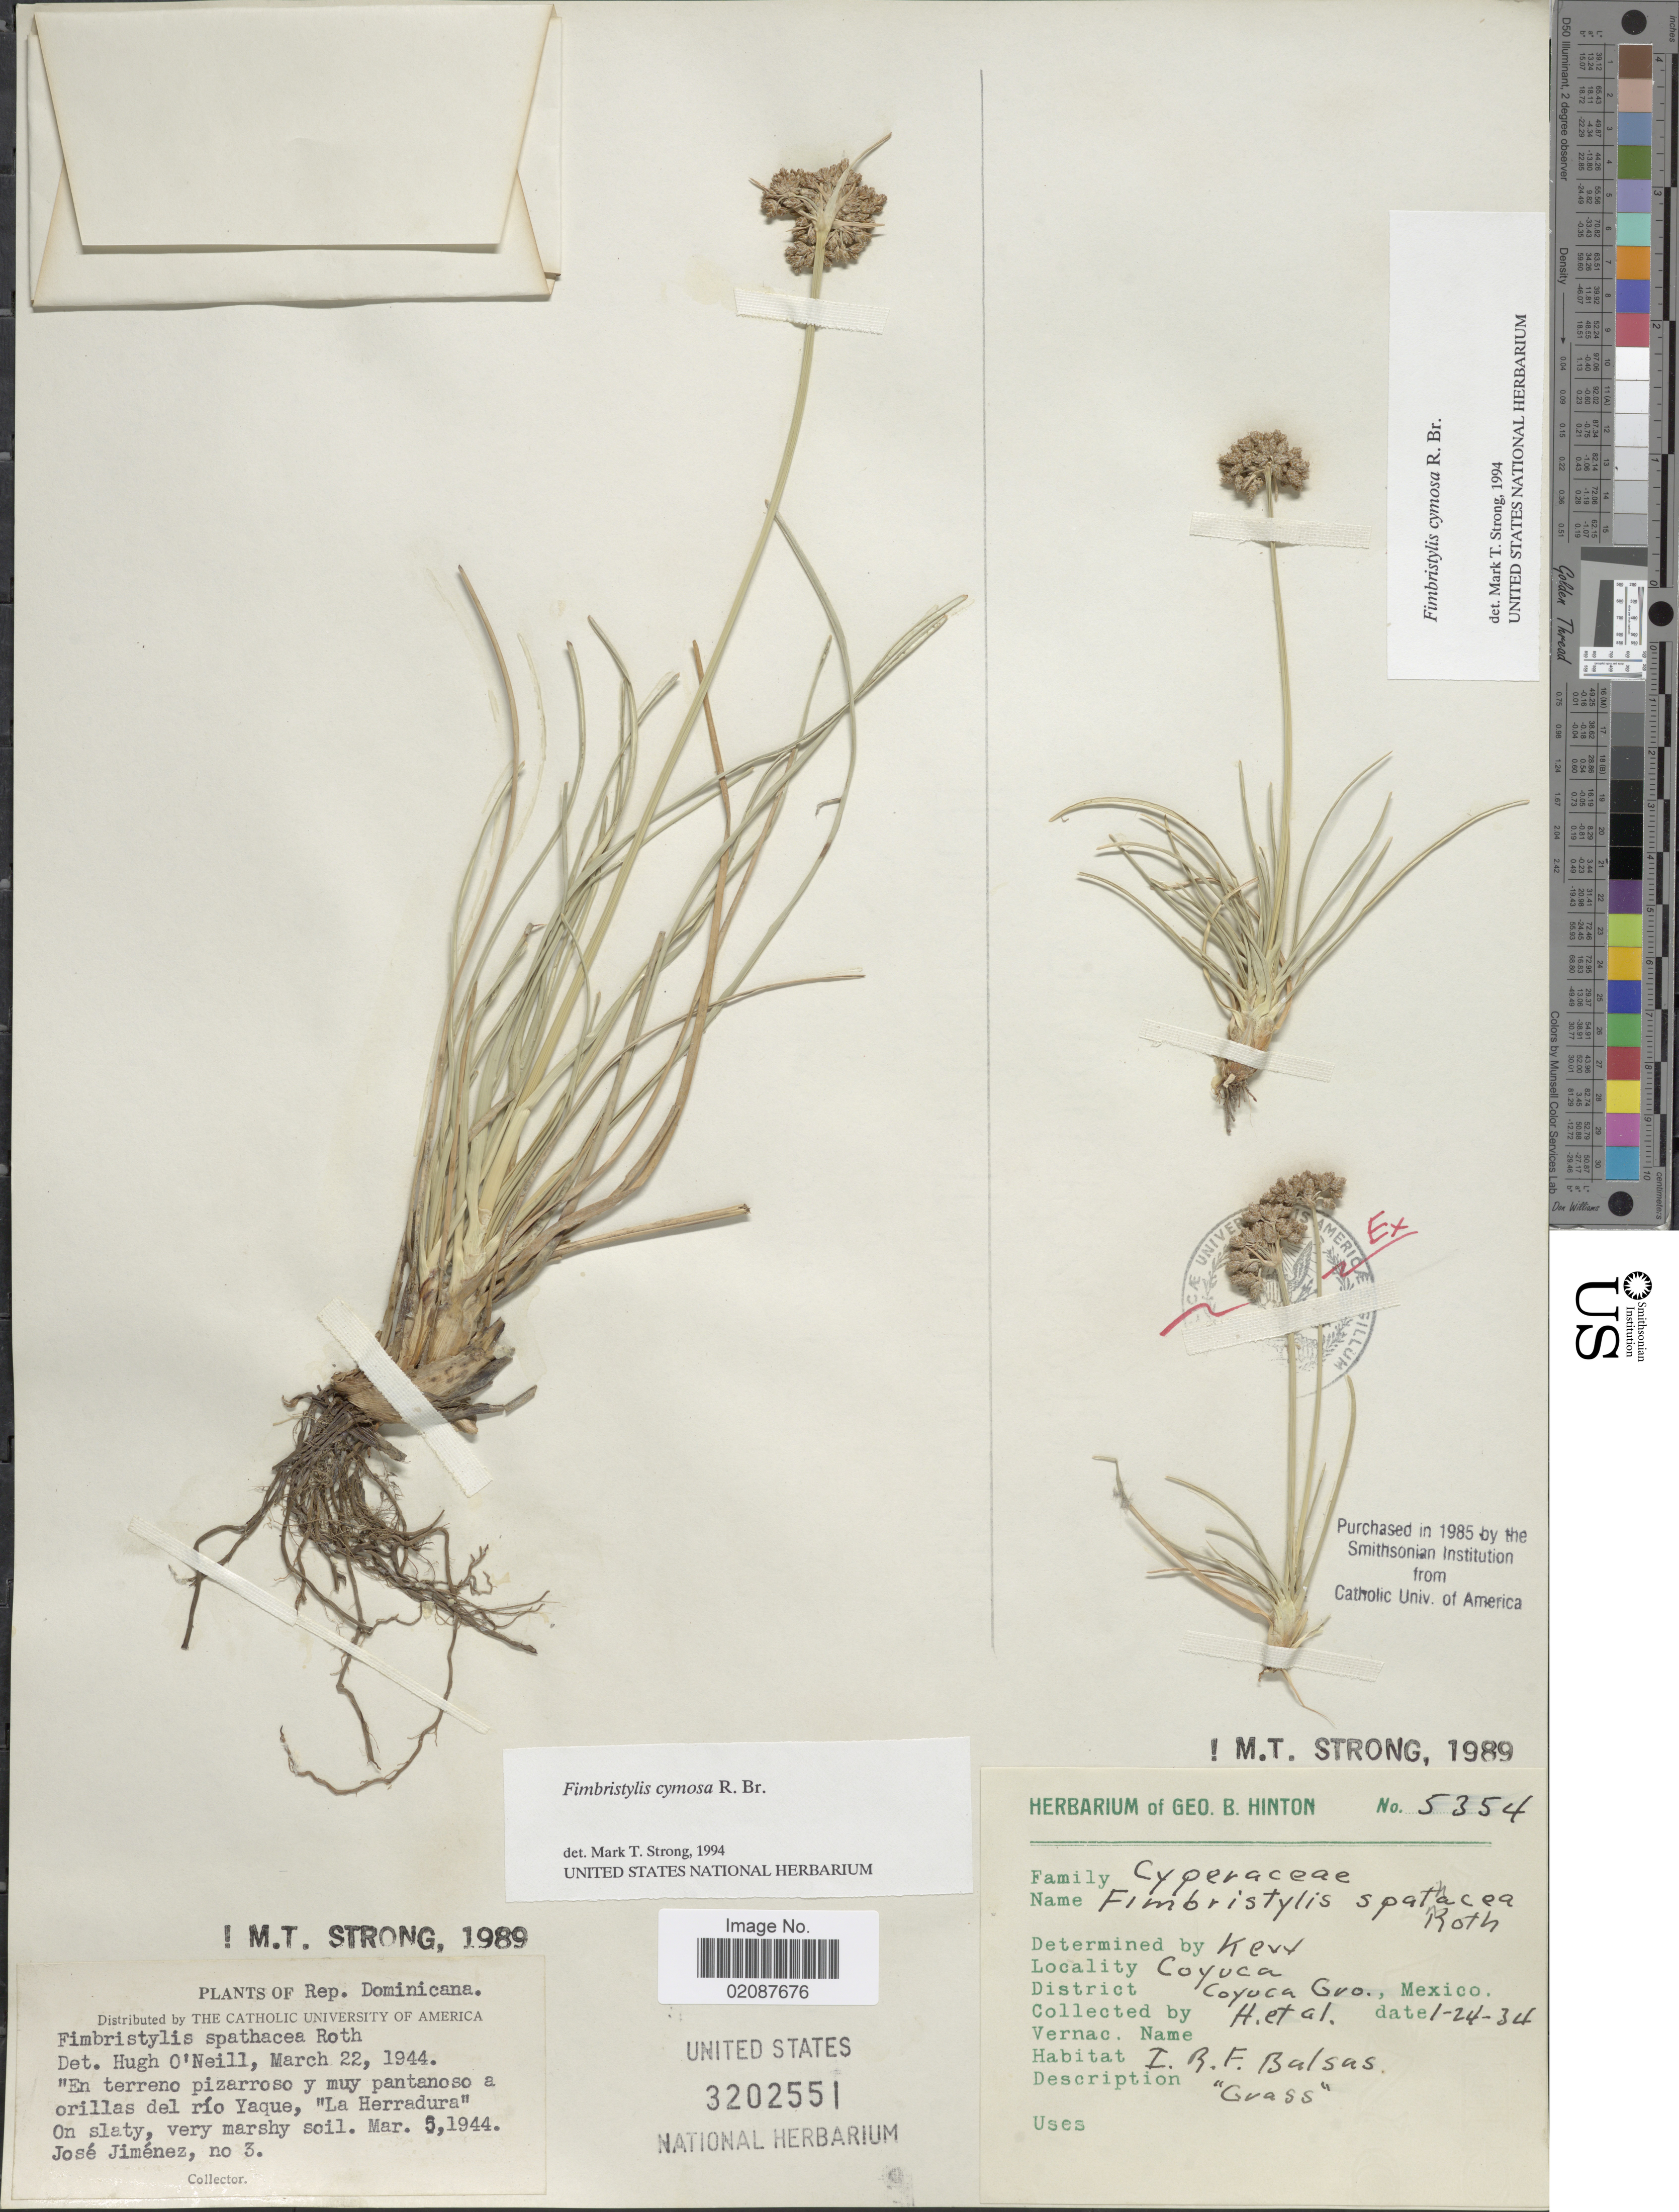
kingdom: Plantae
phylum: Tracheophyta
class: Liliopsida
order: Poales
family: Cyperaceae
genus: Fimbristylis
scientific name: Fimbristylis cymosa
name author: R. Br.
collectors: G. B. Hinton & et al.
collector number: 5354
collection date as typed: Transcribed d/m/y: 24/1/34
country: Mexico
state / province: Guerrero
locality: Coyuca, District Coyuca, Gro.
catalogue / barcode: US 3202551